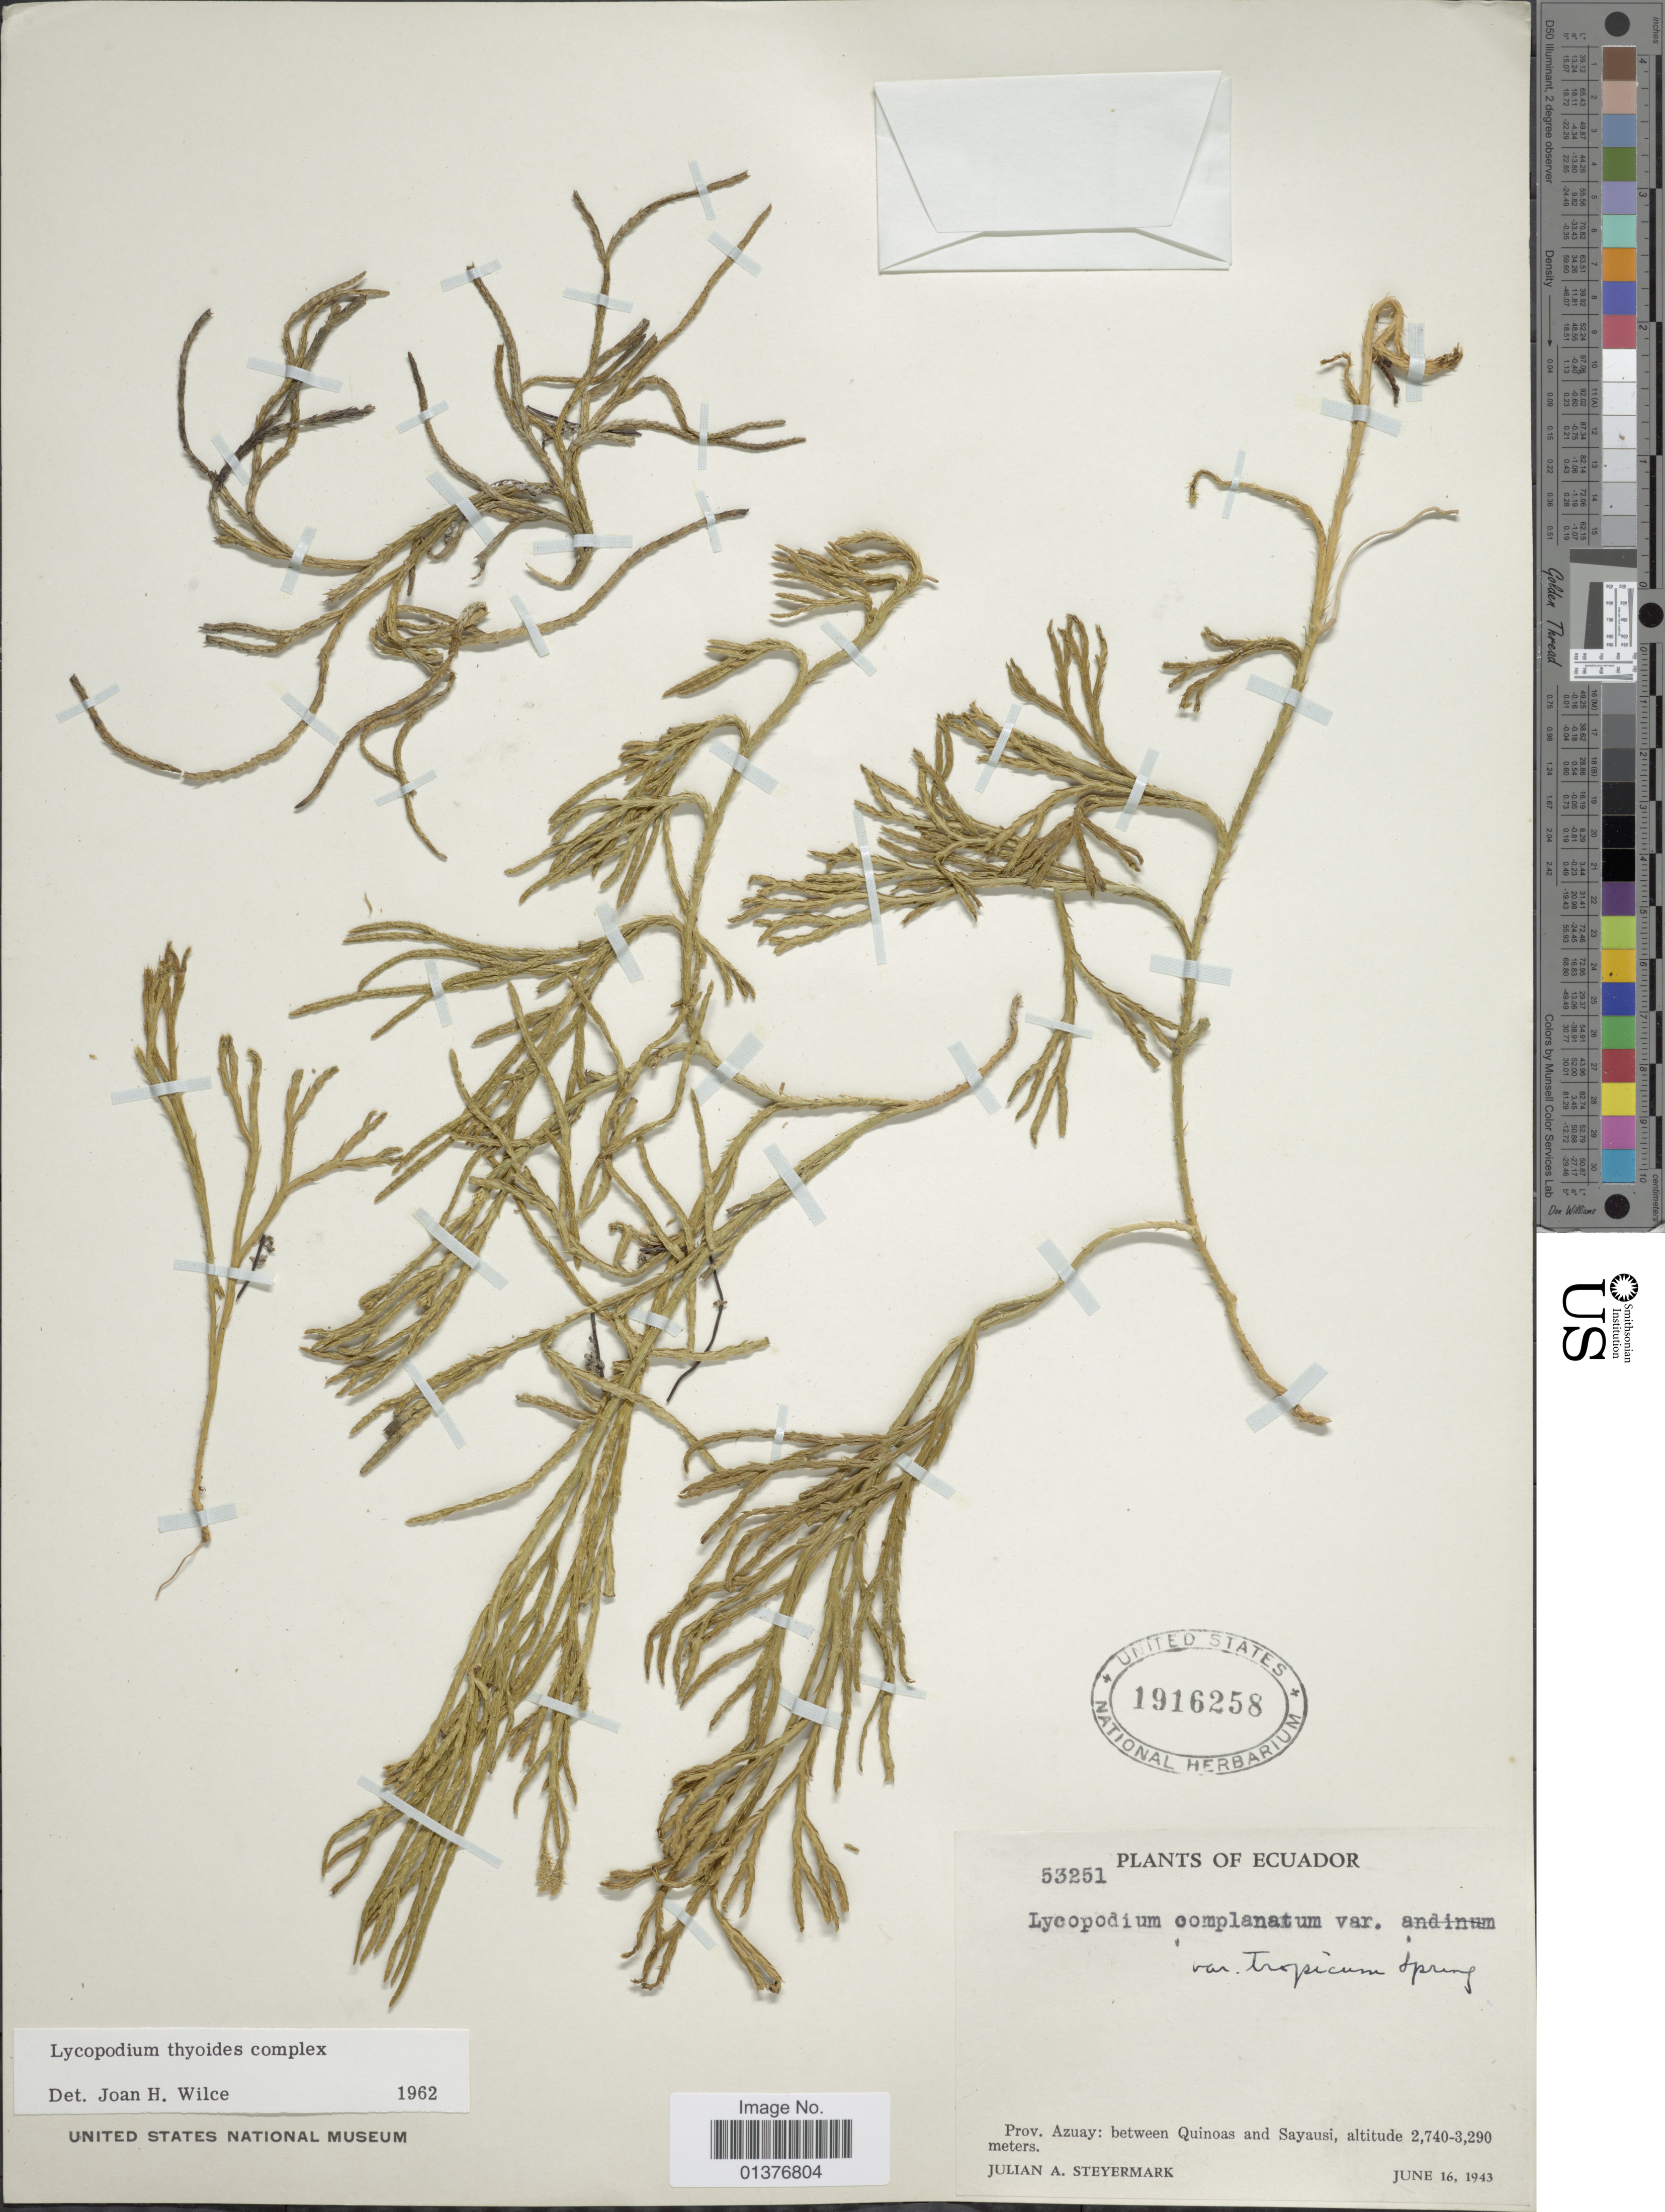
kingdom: Plantae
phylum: Tracheophyta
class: Lycopodiopsida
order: Lycopodiales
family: Lycopodiaceae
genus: Diphasiastrum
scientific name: Diphasiastrum thyoides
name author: (Humb. & Bonpl. ex Willd.) Holub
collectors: J. Steyermark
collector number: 53251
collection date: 1943-06-16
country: Ecuador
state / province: Azuay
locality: Between Quinoas and Sayausi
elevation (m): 2740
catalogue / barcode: US 1916258